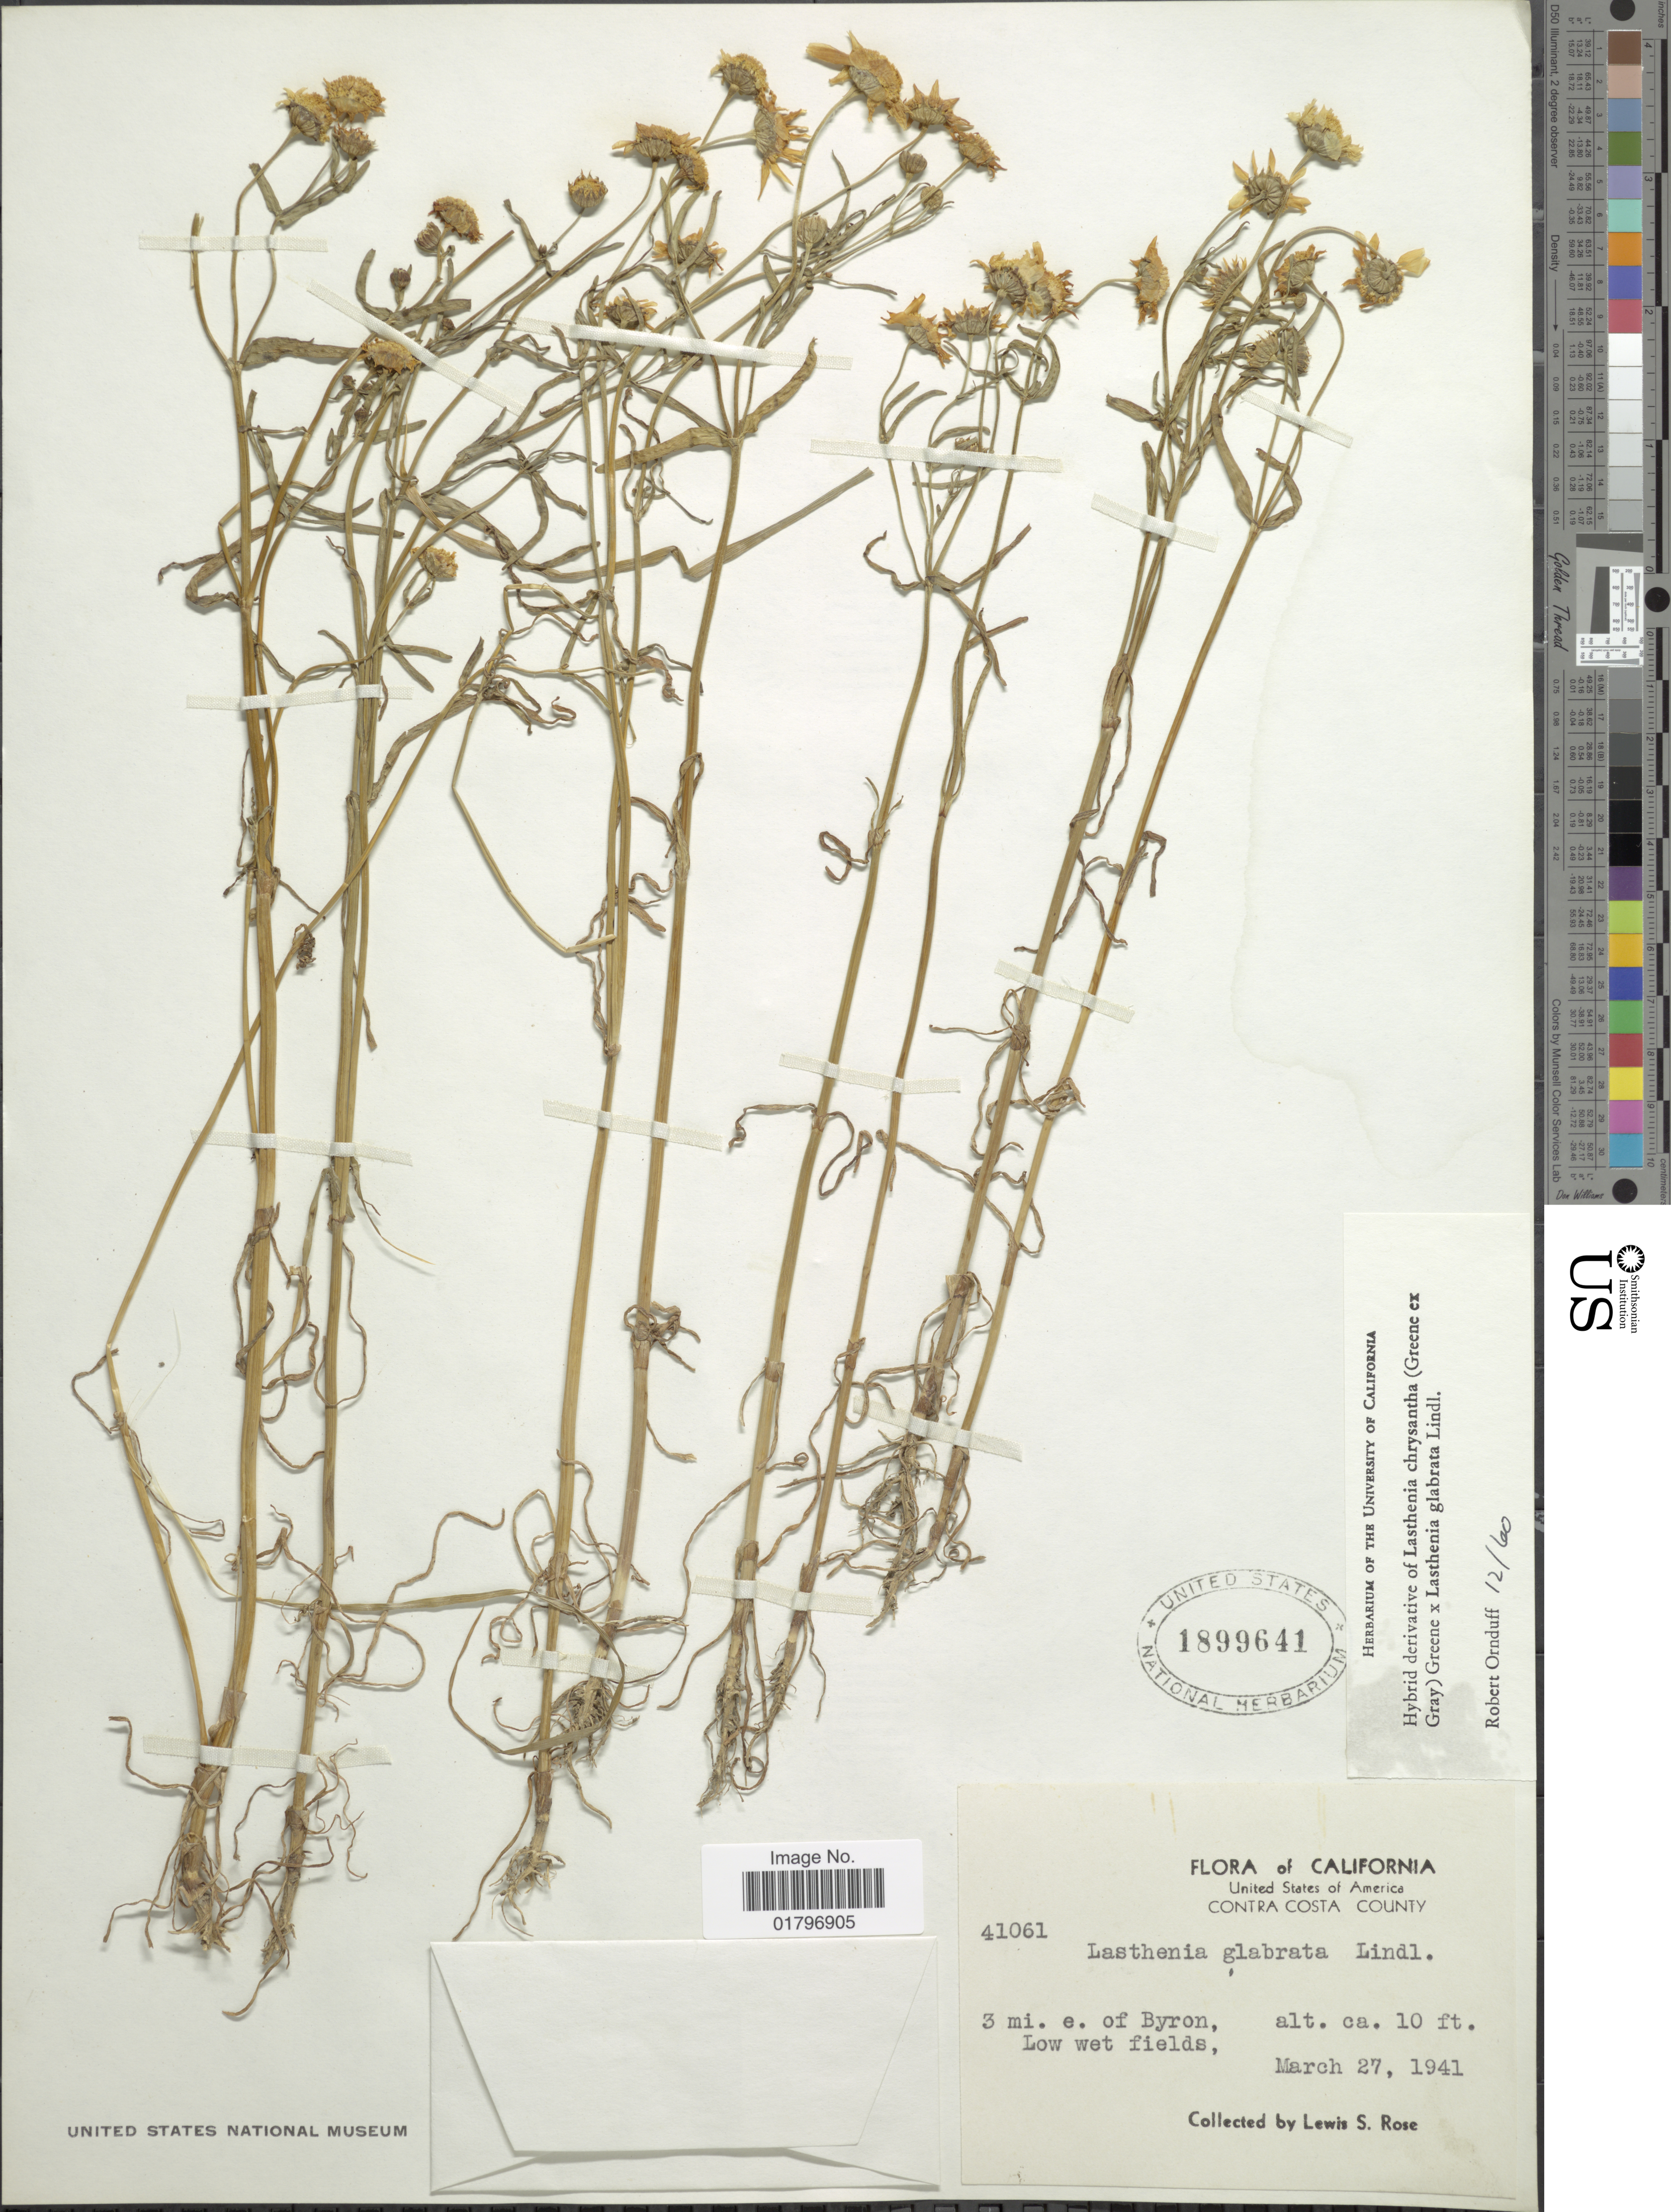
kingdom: Plantae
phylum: Tracheophyta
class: Magnoliopsida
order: Asterales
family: Asteraceae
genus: Lasthenia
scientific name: Lasthenia chrysantha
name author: (Greene ex A. Gray) Greene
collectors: L. S. Rose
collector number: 41061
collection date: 1941-03-27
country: United States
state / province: California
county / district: Contra Costa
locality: Contra Costa County. 3 mi. e. of Byron, Low wet fields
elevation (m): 3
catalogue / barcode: US 1899641